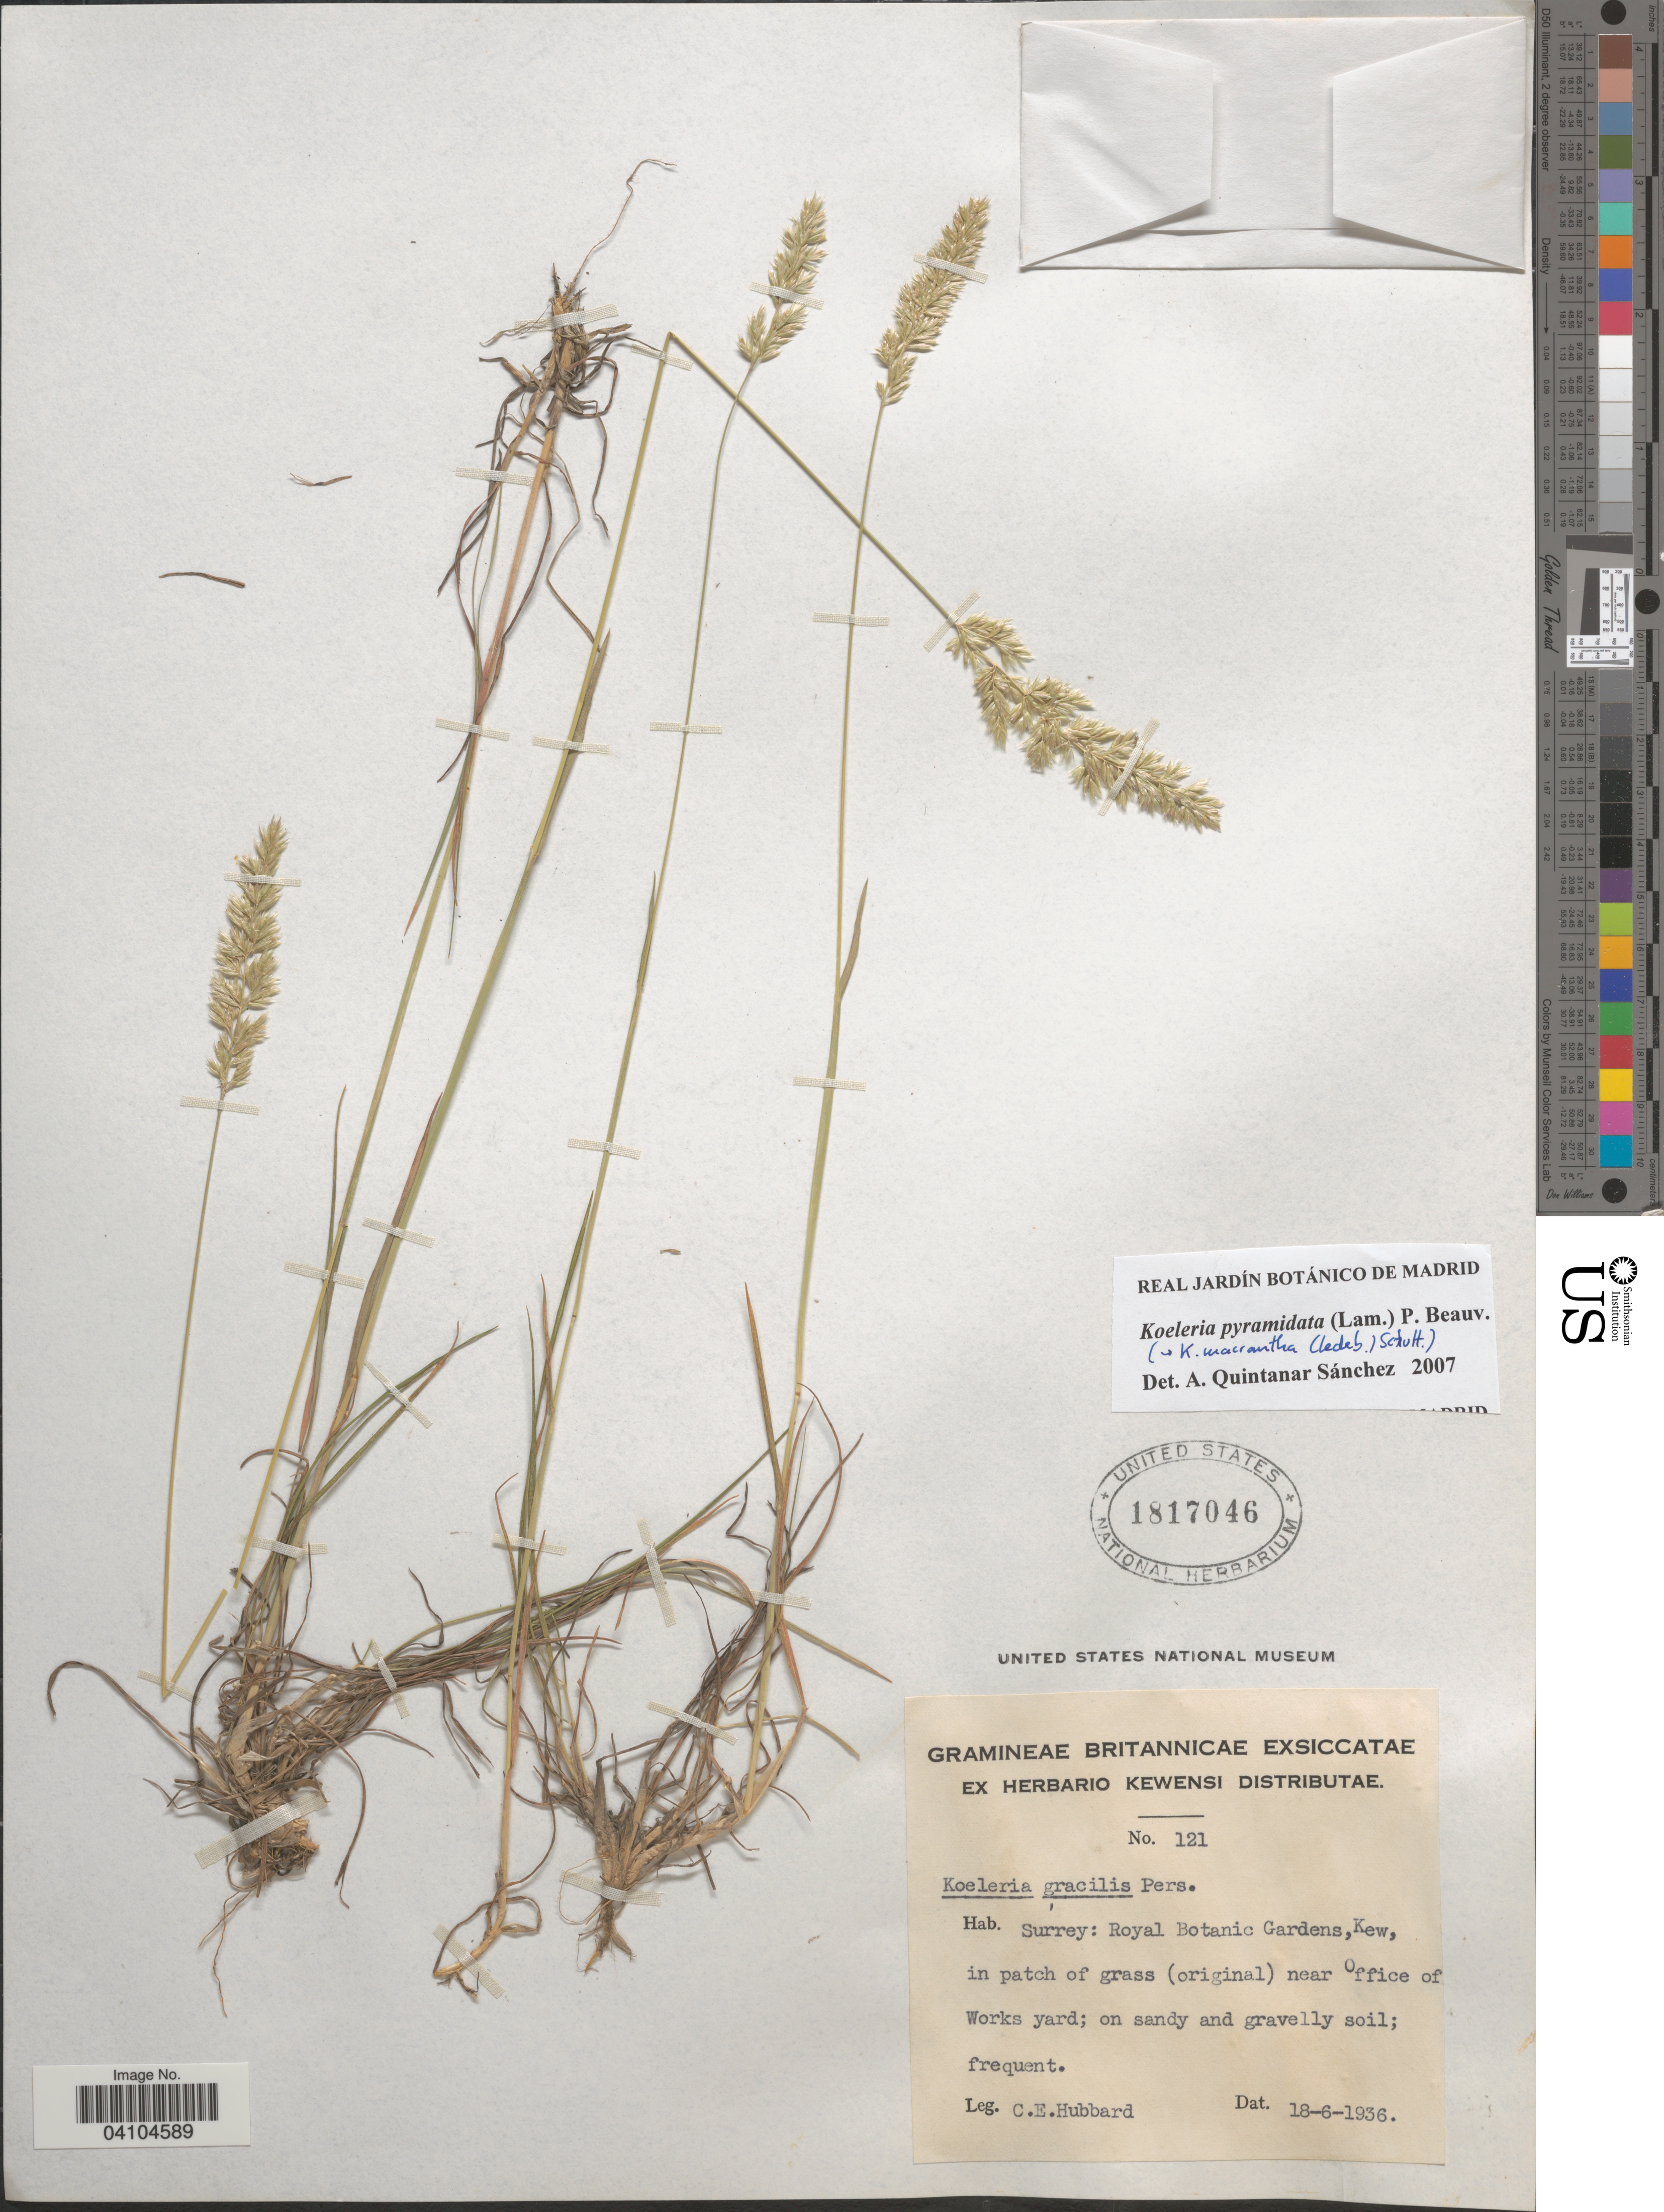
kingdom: Plantae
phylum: Tracheophyta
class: Liliopsida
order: Poales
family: Poaceae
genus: Koeleria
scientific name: Koeleria pyramidata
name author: (Lam.) P. Beauv.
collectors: C. E. Hubbard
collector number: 121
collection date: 1936-06-18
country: United Kingdom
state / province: England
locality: Surrey: Royal Botanic Gardens, Kew, in patch of grass (original) near Office of Works yard.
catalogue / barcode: US 1817046